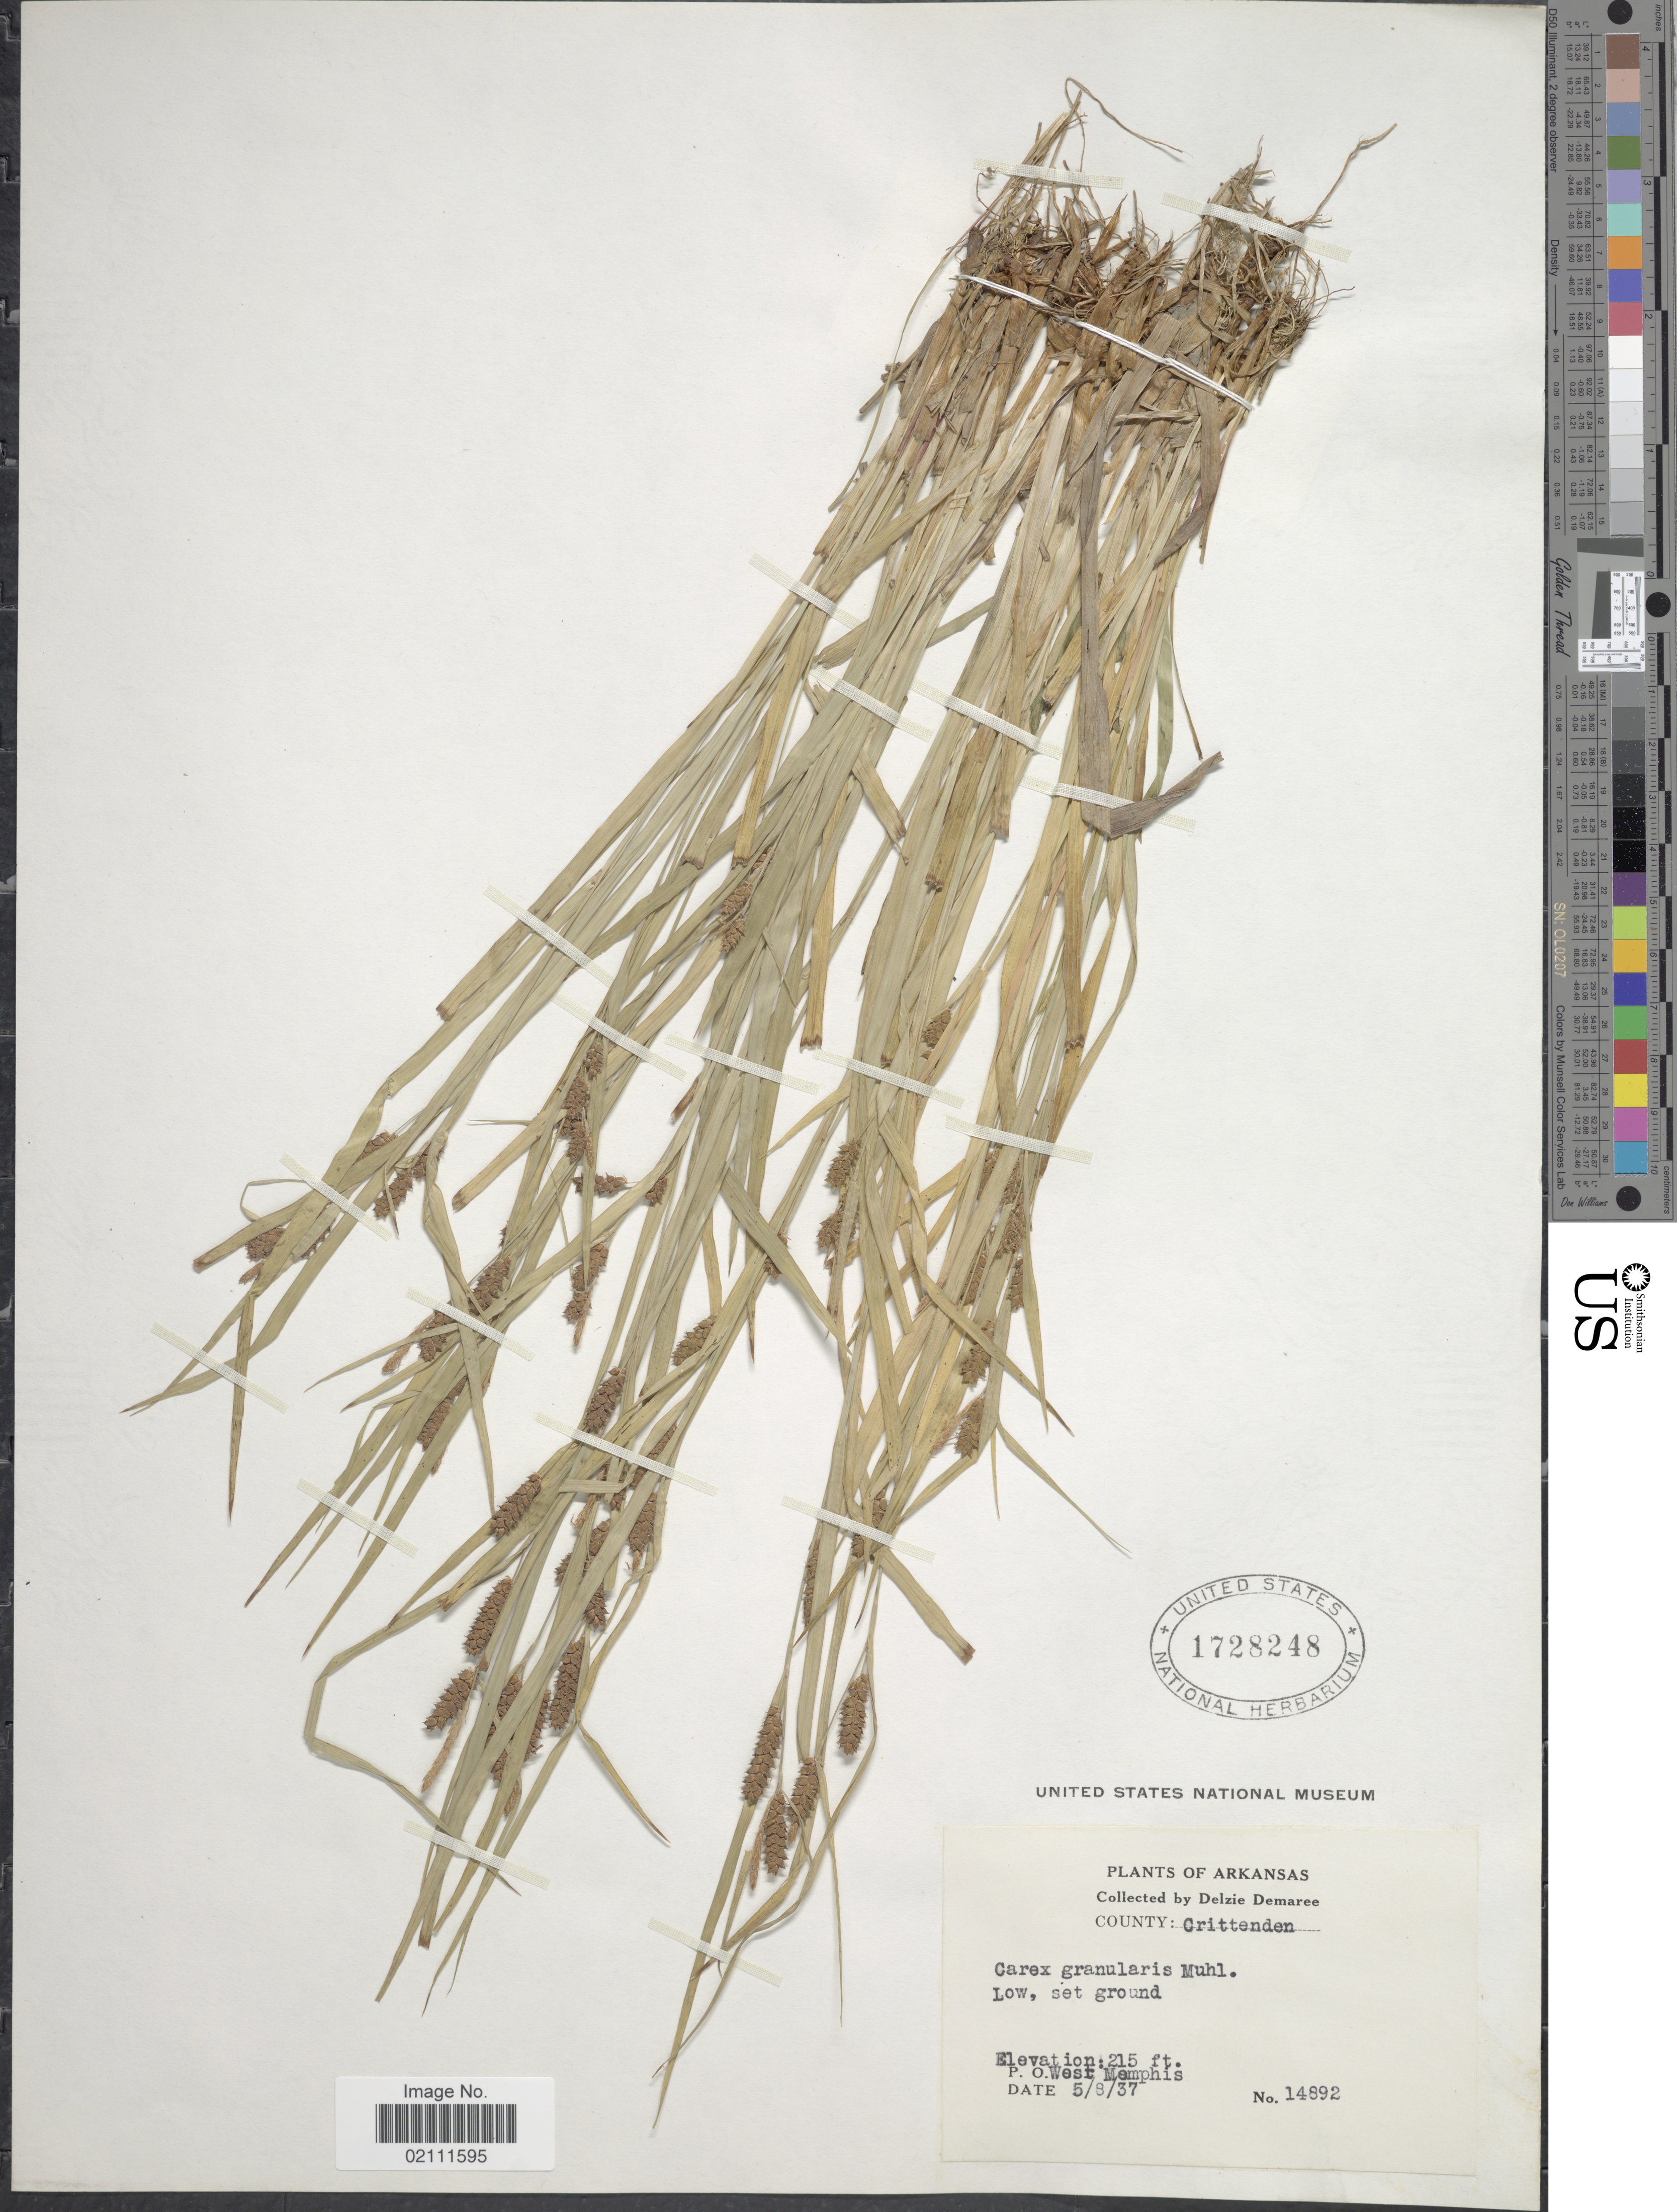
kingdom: Plantae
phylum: Tracheophyta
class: Liliopsida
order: Poales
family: Cyperaceae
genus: Carex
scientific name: Carex granularis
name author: Muhl. ex Willd.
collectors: D. Demaree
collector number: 14892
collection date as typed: Transcribed d/m/y: 8/5/37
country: United States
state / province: Arkansas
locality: County: Crittenden, low, set ground, P.O. West Memphis.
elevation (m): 66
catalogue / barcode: US 1728248